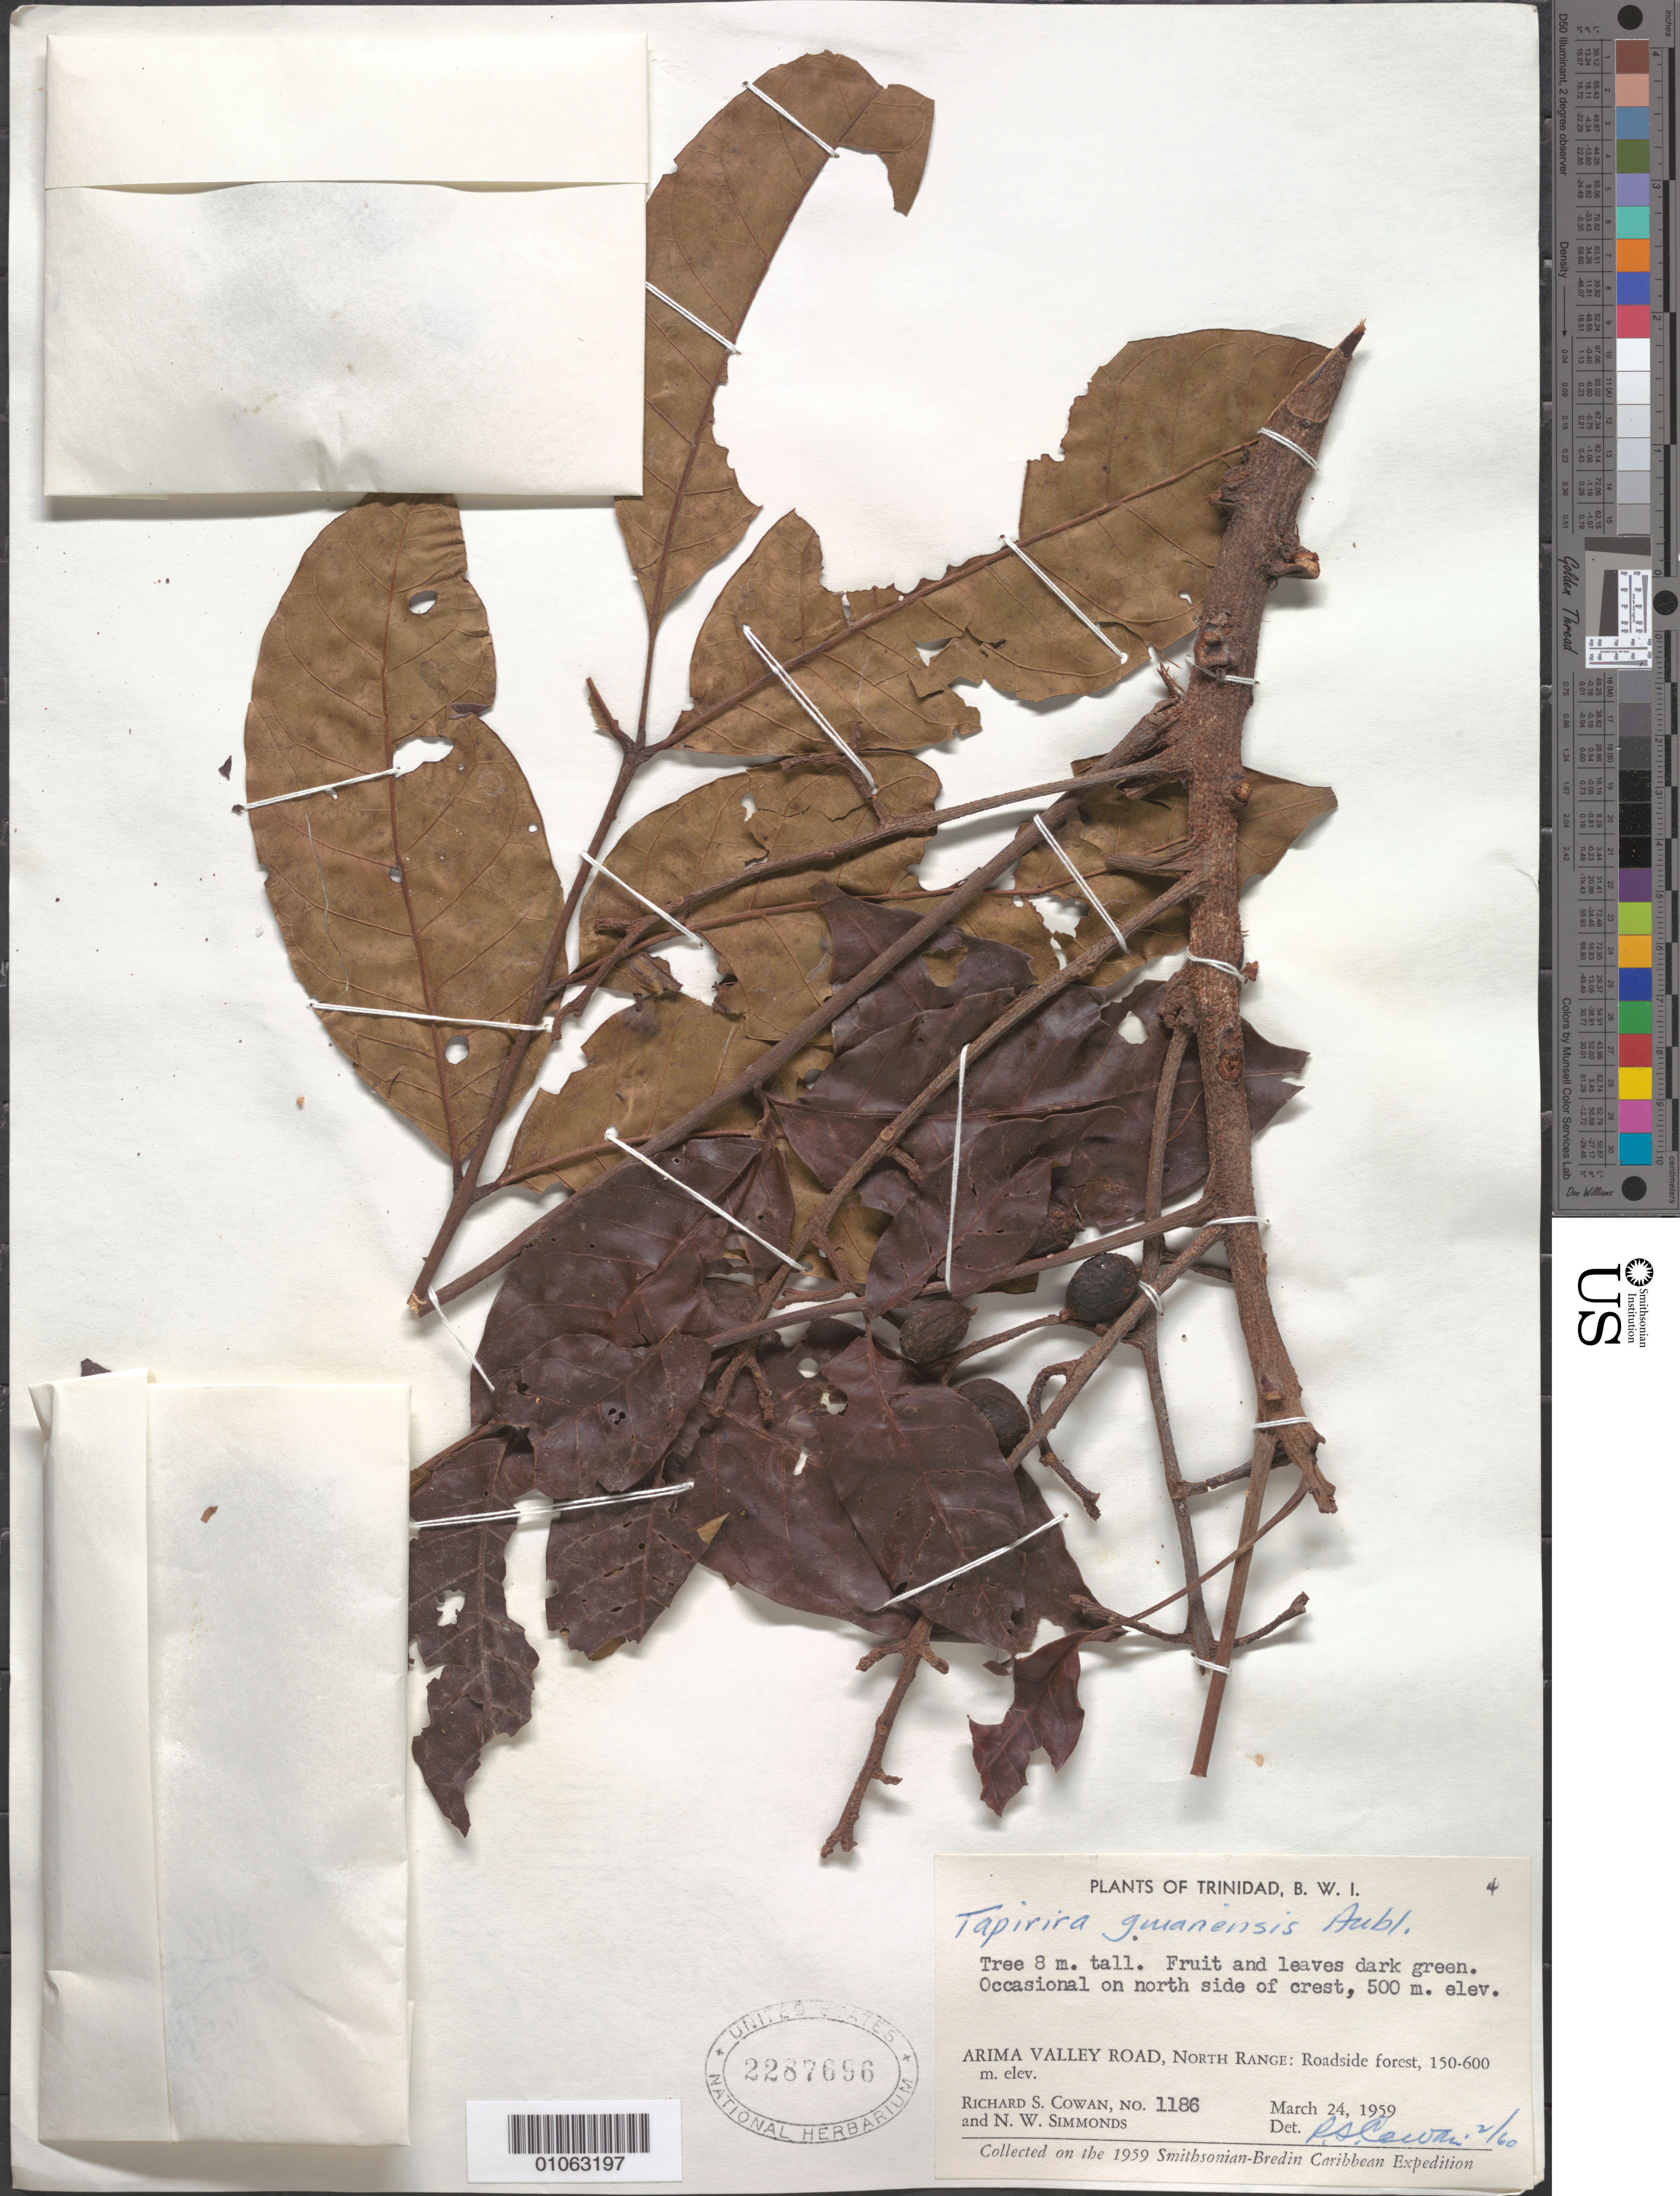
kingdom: Plantae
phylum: Tracheophyta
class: Magnoliopsida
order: Sapindales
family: Anacardiaceae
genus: Tapirira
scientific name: Tapirira guianensis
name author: Aubl.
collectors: R. S. Cowan & N. W. Simmonds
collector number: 1186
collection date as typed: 24 Mar 1959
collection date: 1959-03-24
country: Trinidad and Tobago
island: Trinidad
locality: Arima valley road, North Range: Road side forest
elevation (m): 500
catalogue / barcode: US 2287696